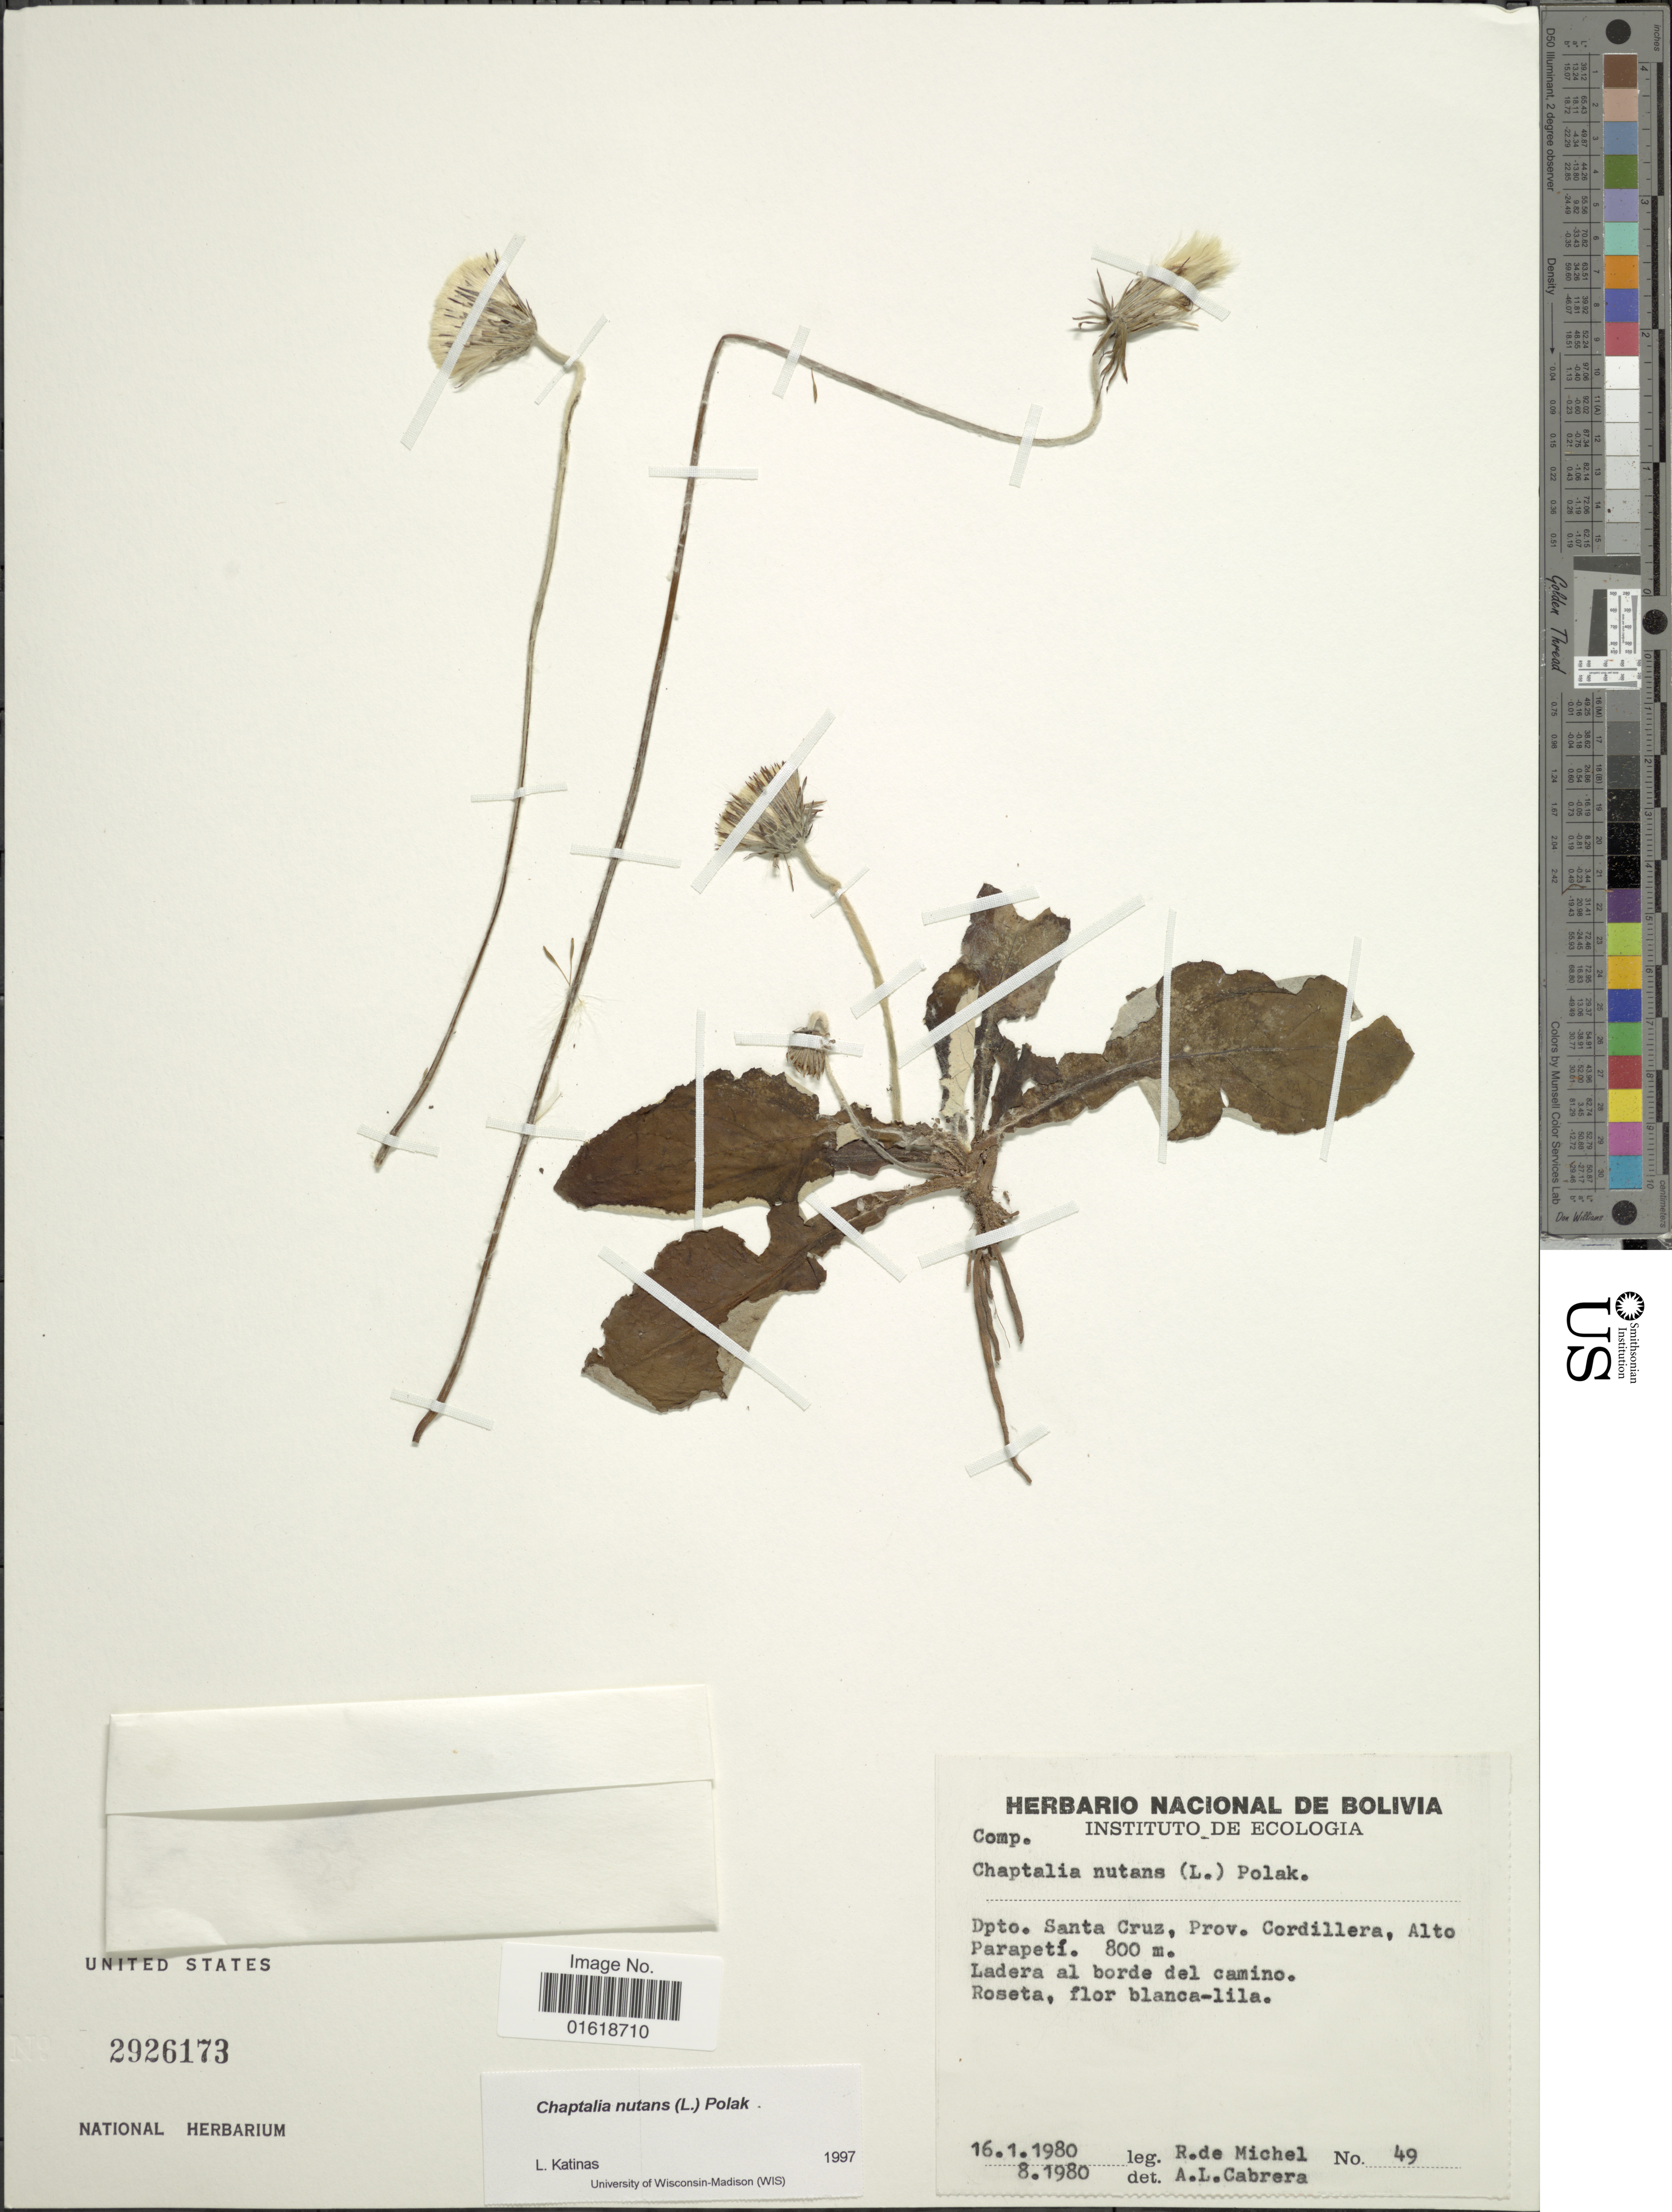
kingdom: Plantae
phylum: Tracheophyta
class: Magnoliopsida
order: Asterales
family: Asteraceae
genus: Chaptalia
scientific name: Chaptalia nutans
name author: (L.) Pol.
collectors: R. d. Michel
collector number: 49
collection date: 1980-01-16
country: Bolivia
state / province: Santa Cruz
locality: Dpto. Santa Cruz, Prov. Cordillera, Alto Parapetí.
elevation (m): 800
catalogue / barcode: US 2926173